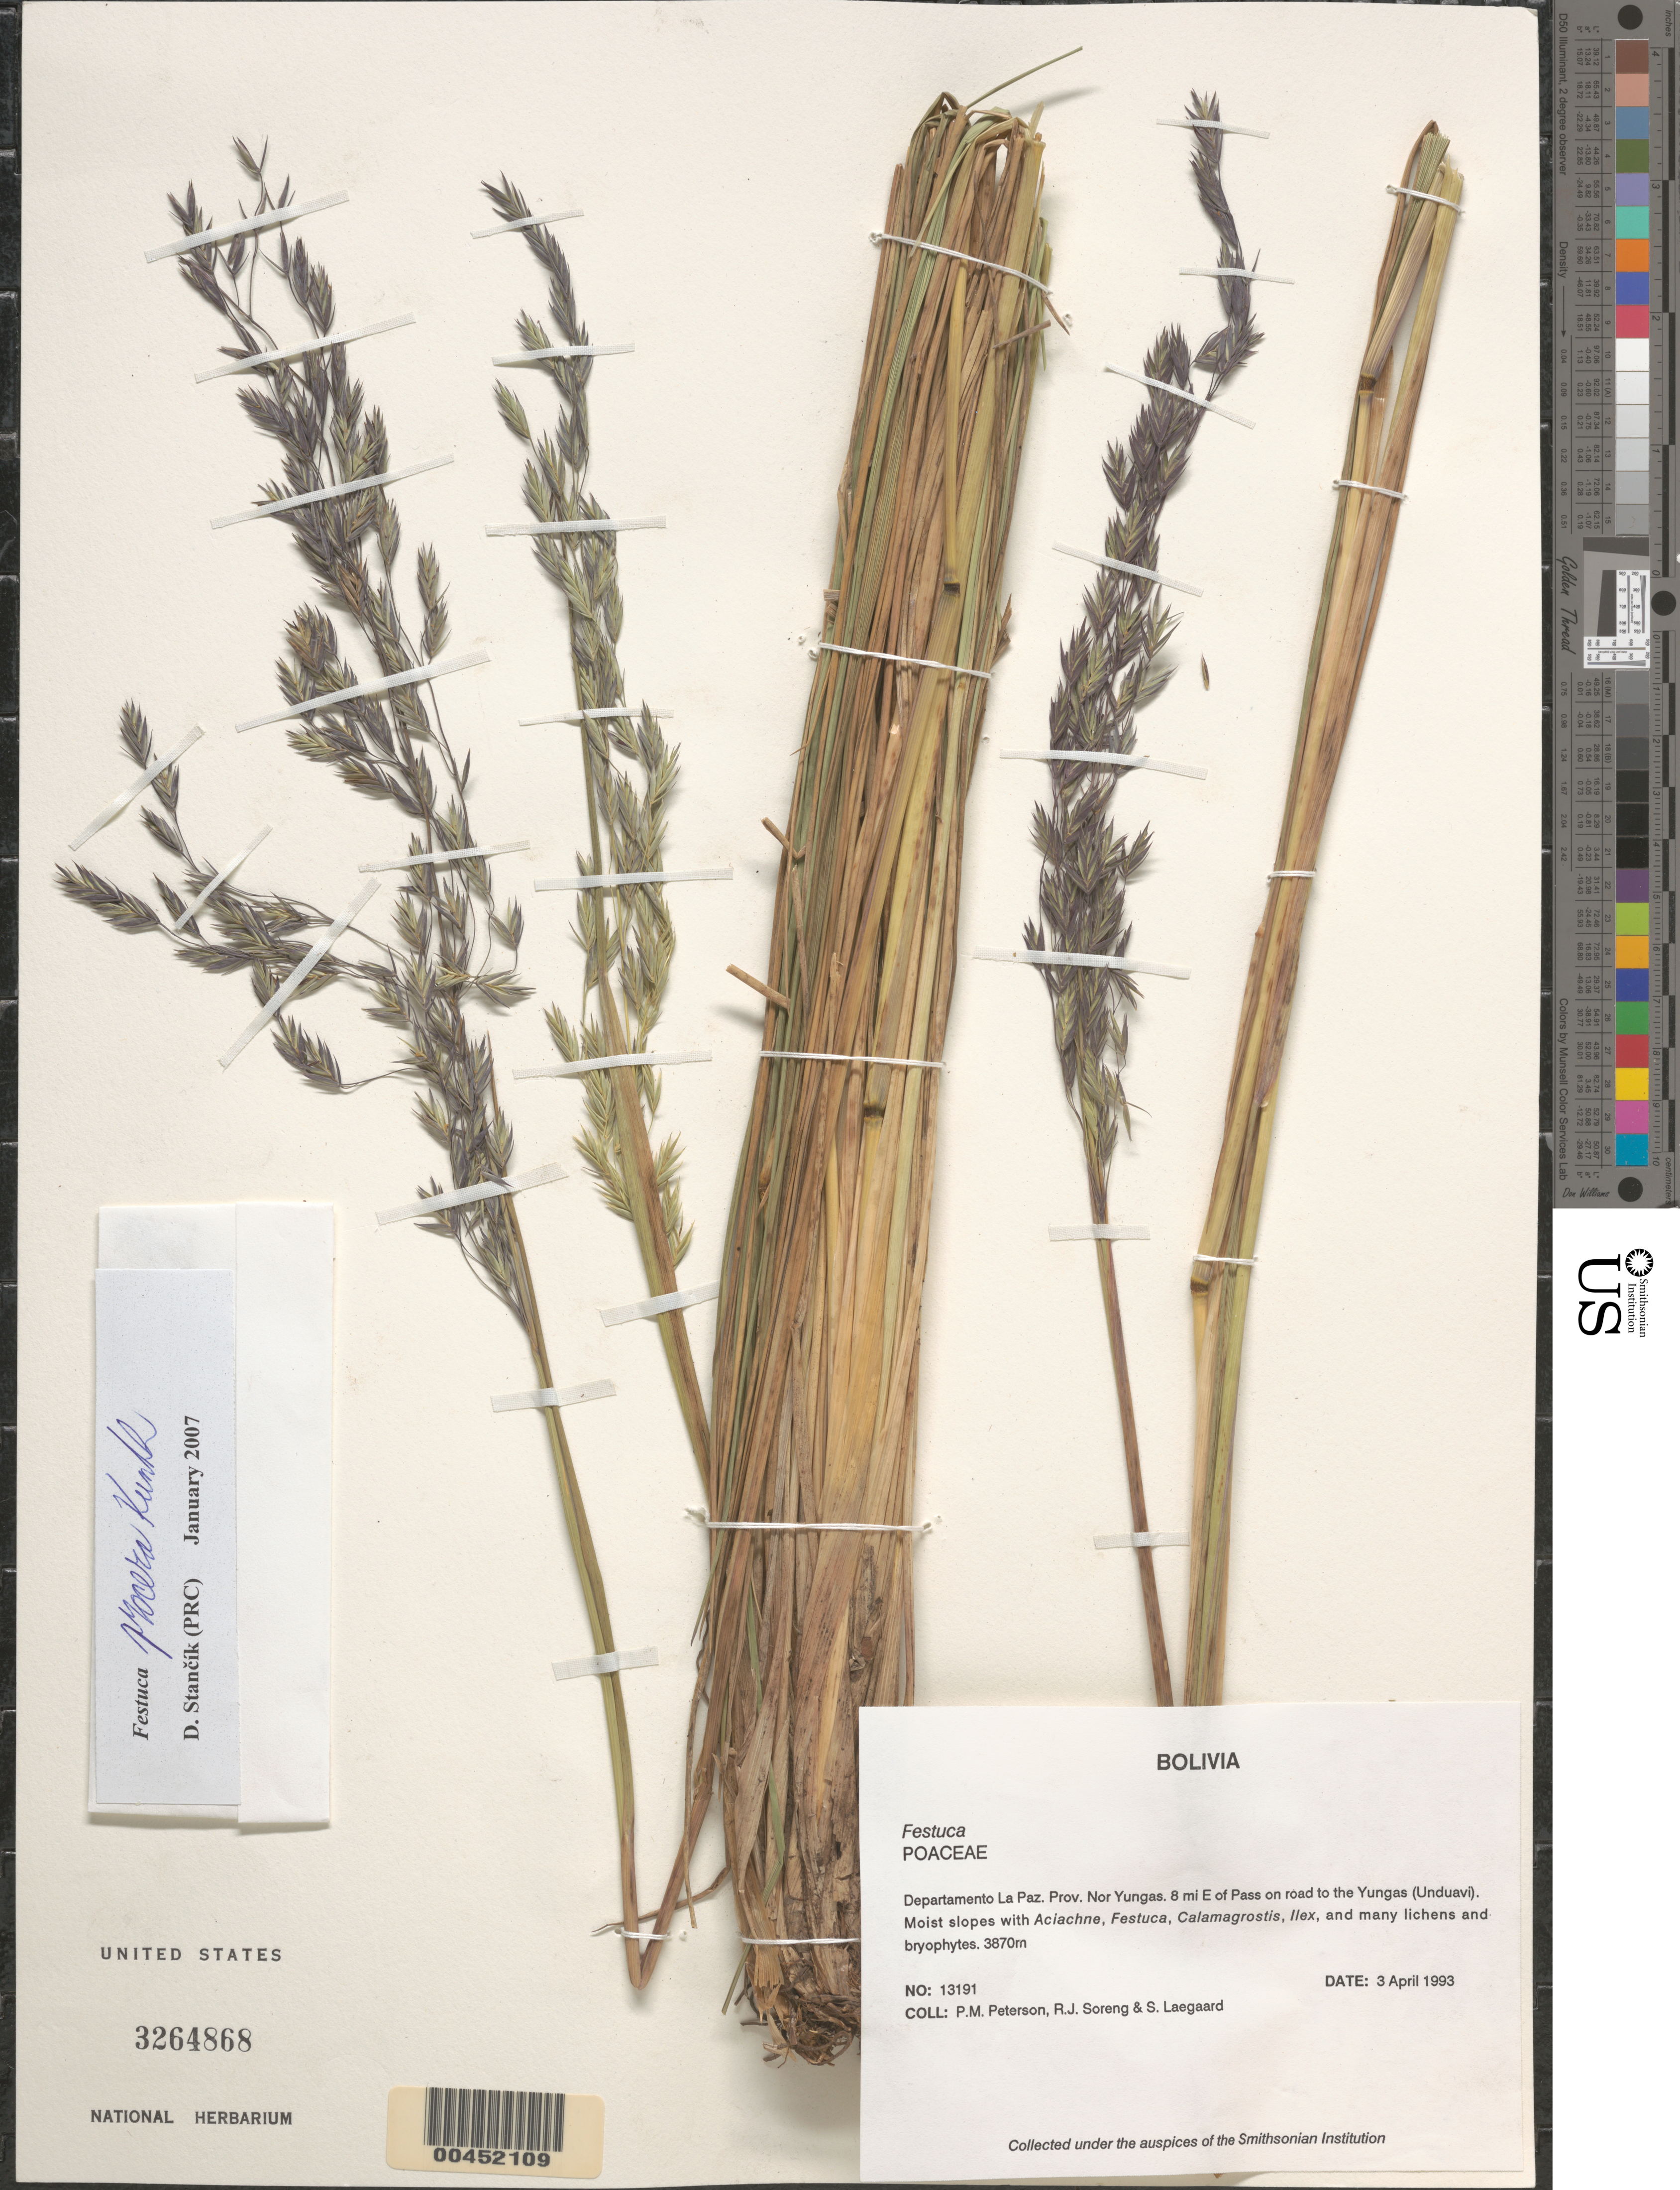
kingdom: Plantae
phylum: Tracheophyta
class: Liliopsida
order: Poales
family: Poaceae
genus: Festuca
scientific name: Festuca sp.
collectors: P. M. Peterson, R. J. Soreng & S. Lægaard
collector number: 13191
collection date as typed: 03 Apr 1993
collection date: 1993-04-03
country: Bolivia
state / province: La Paz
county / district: Nor Yungas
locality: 8 mi E of Pass on road to the Yungas (Unduavi).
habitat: Moist slopes with Aciachne, Festuca, Calamagrostis, Ilex, and many lichens and bryophytes.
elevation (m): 3870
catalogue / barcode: US 3264868